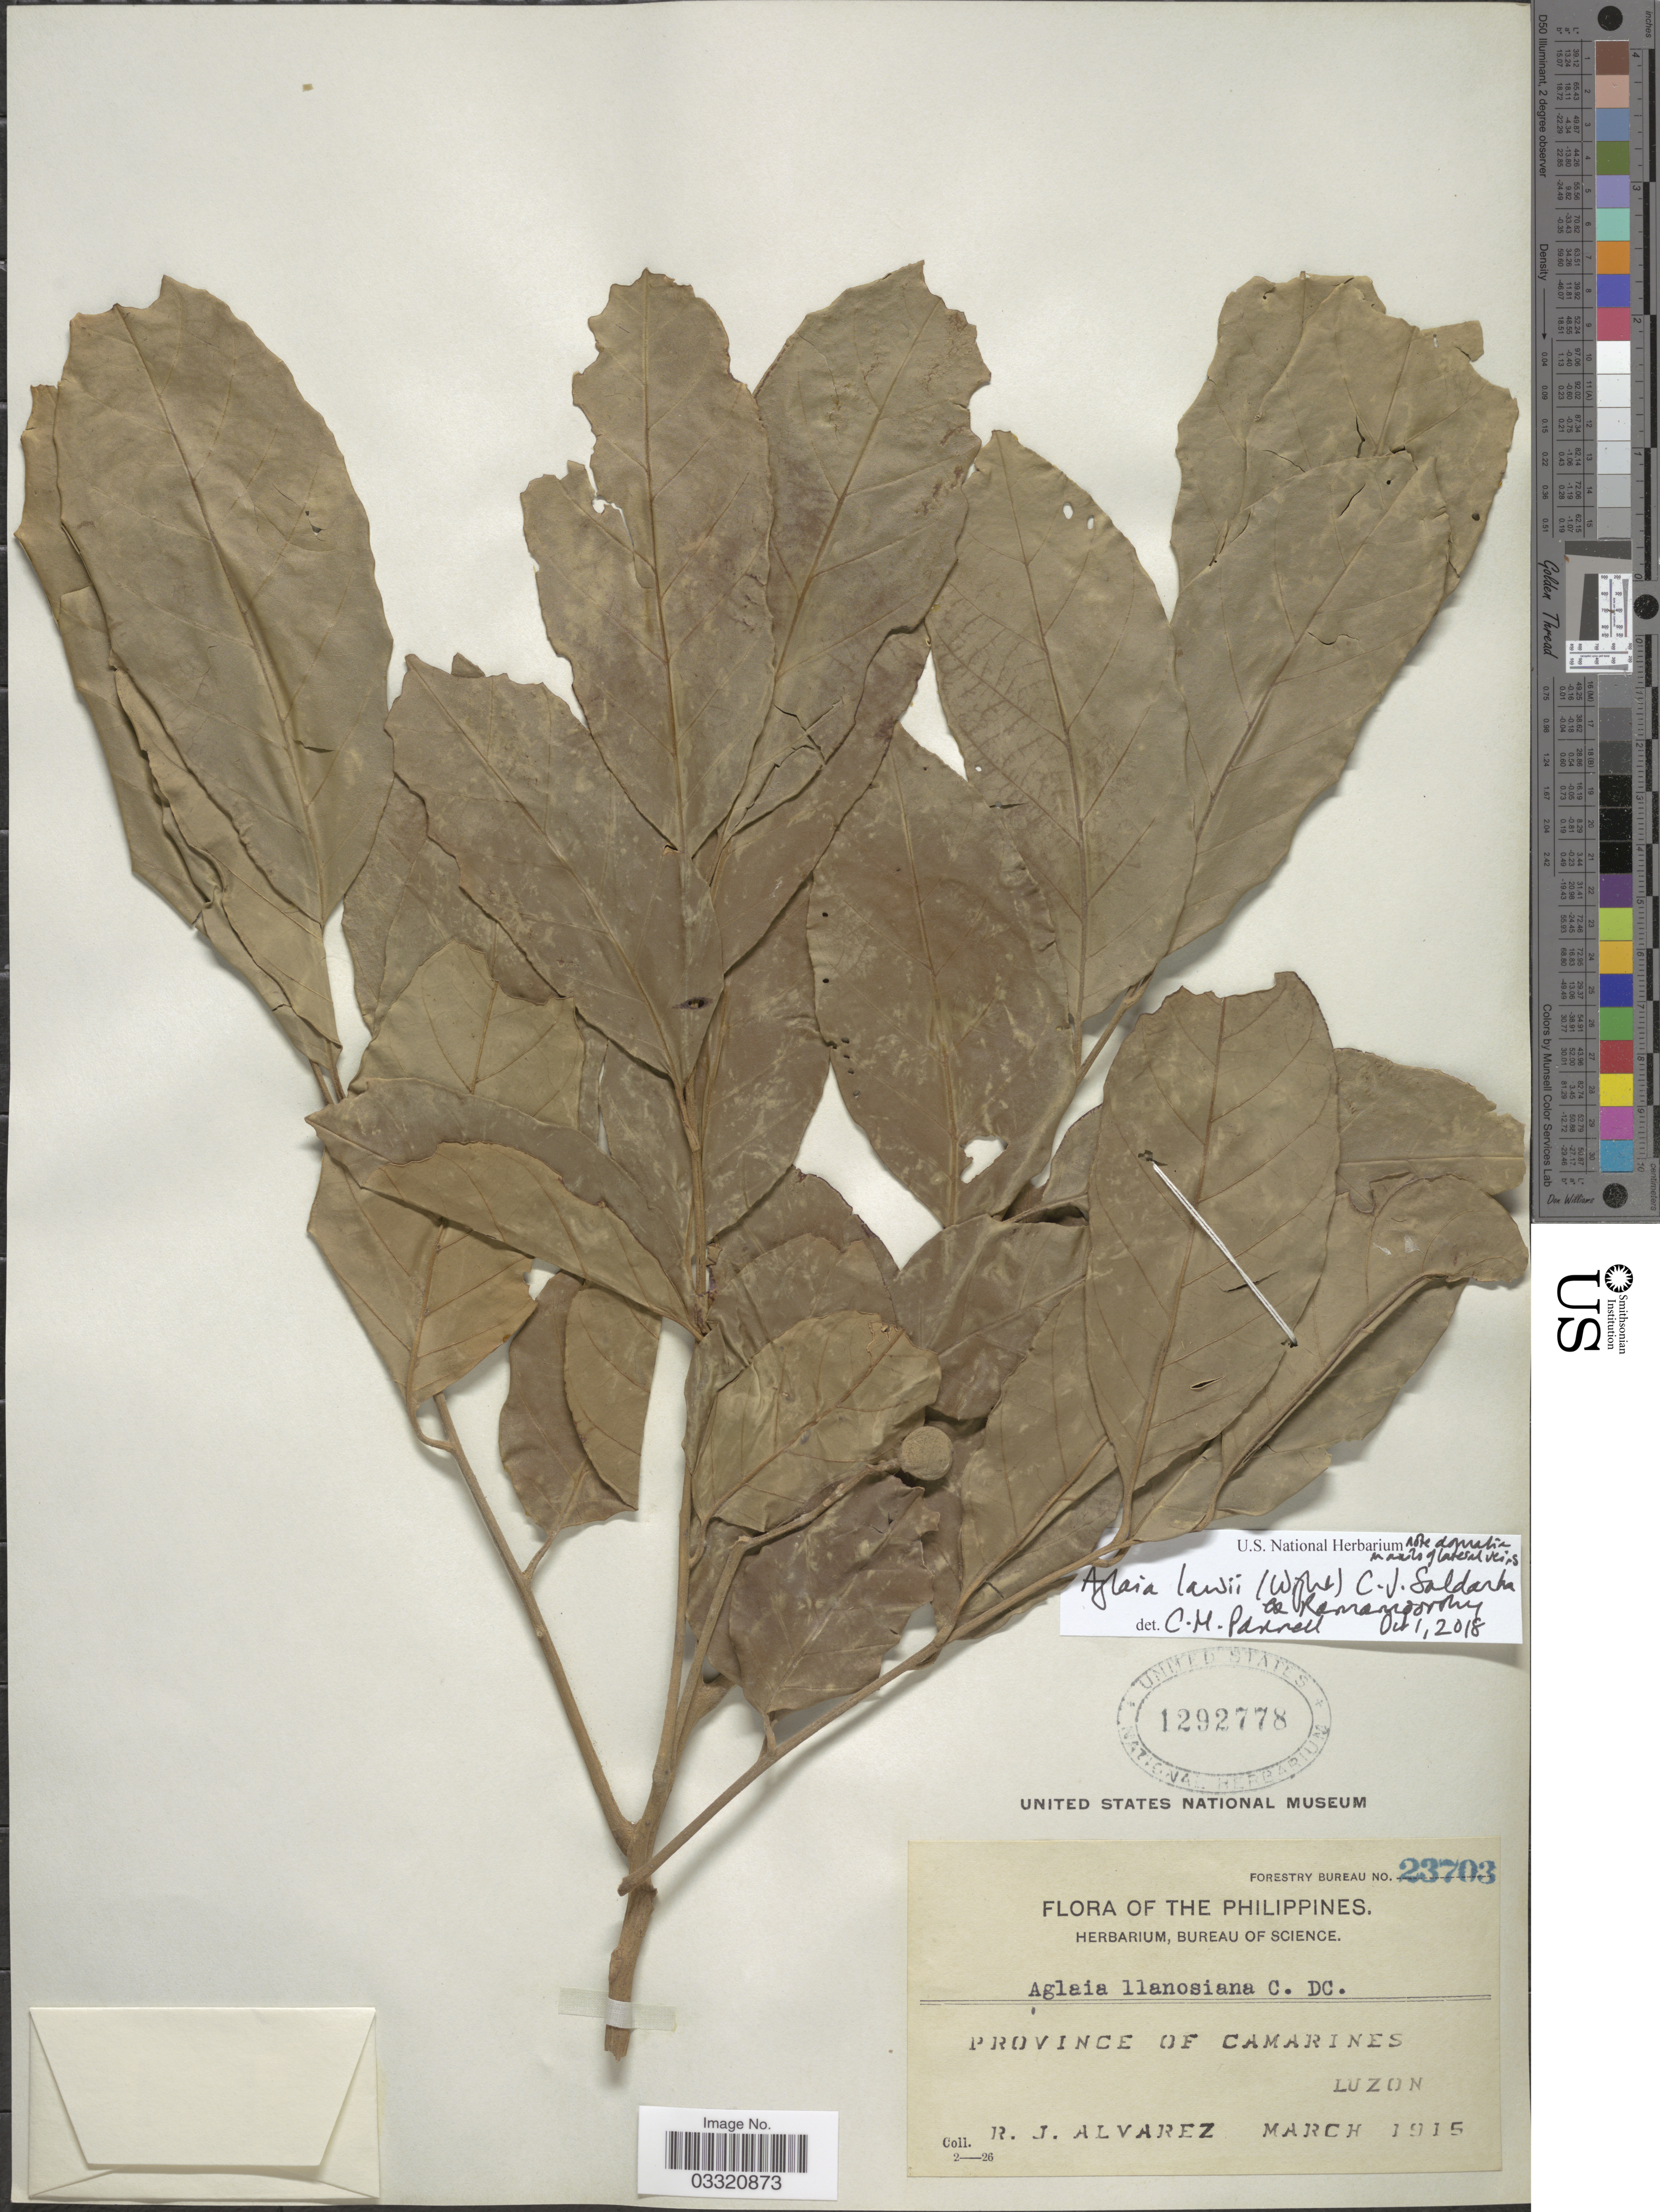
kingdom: Plantae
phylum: Tracheophyta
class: Magnoliopsida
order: Sapindales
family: Meliaceae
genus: Aglaia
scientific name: Aglaia lawii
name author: (Wight) C.J. Saldanha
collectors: R. Alvarez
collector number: Forestry Bureau 23703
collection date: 1915-03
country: Philippines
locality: Province of Camarines, Luzon.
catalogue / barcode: US 1292778